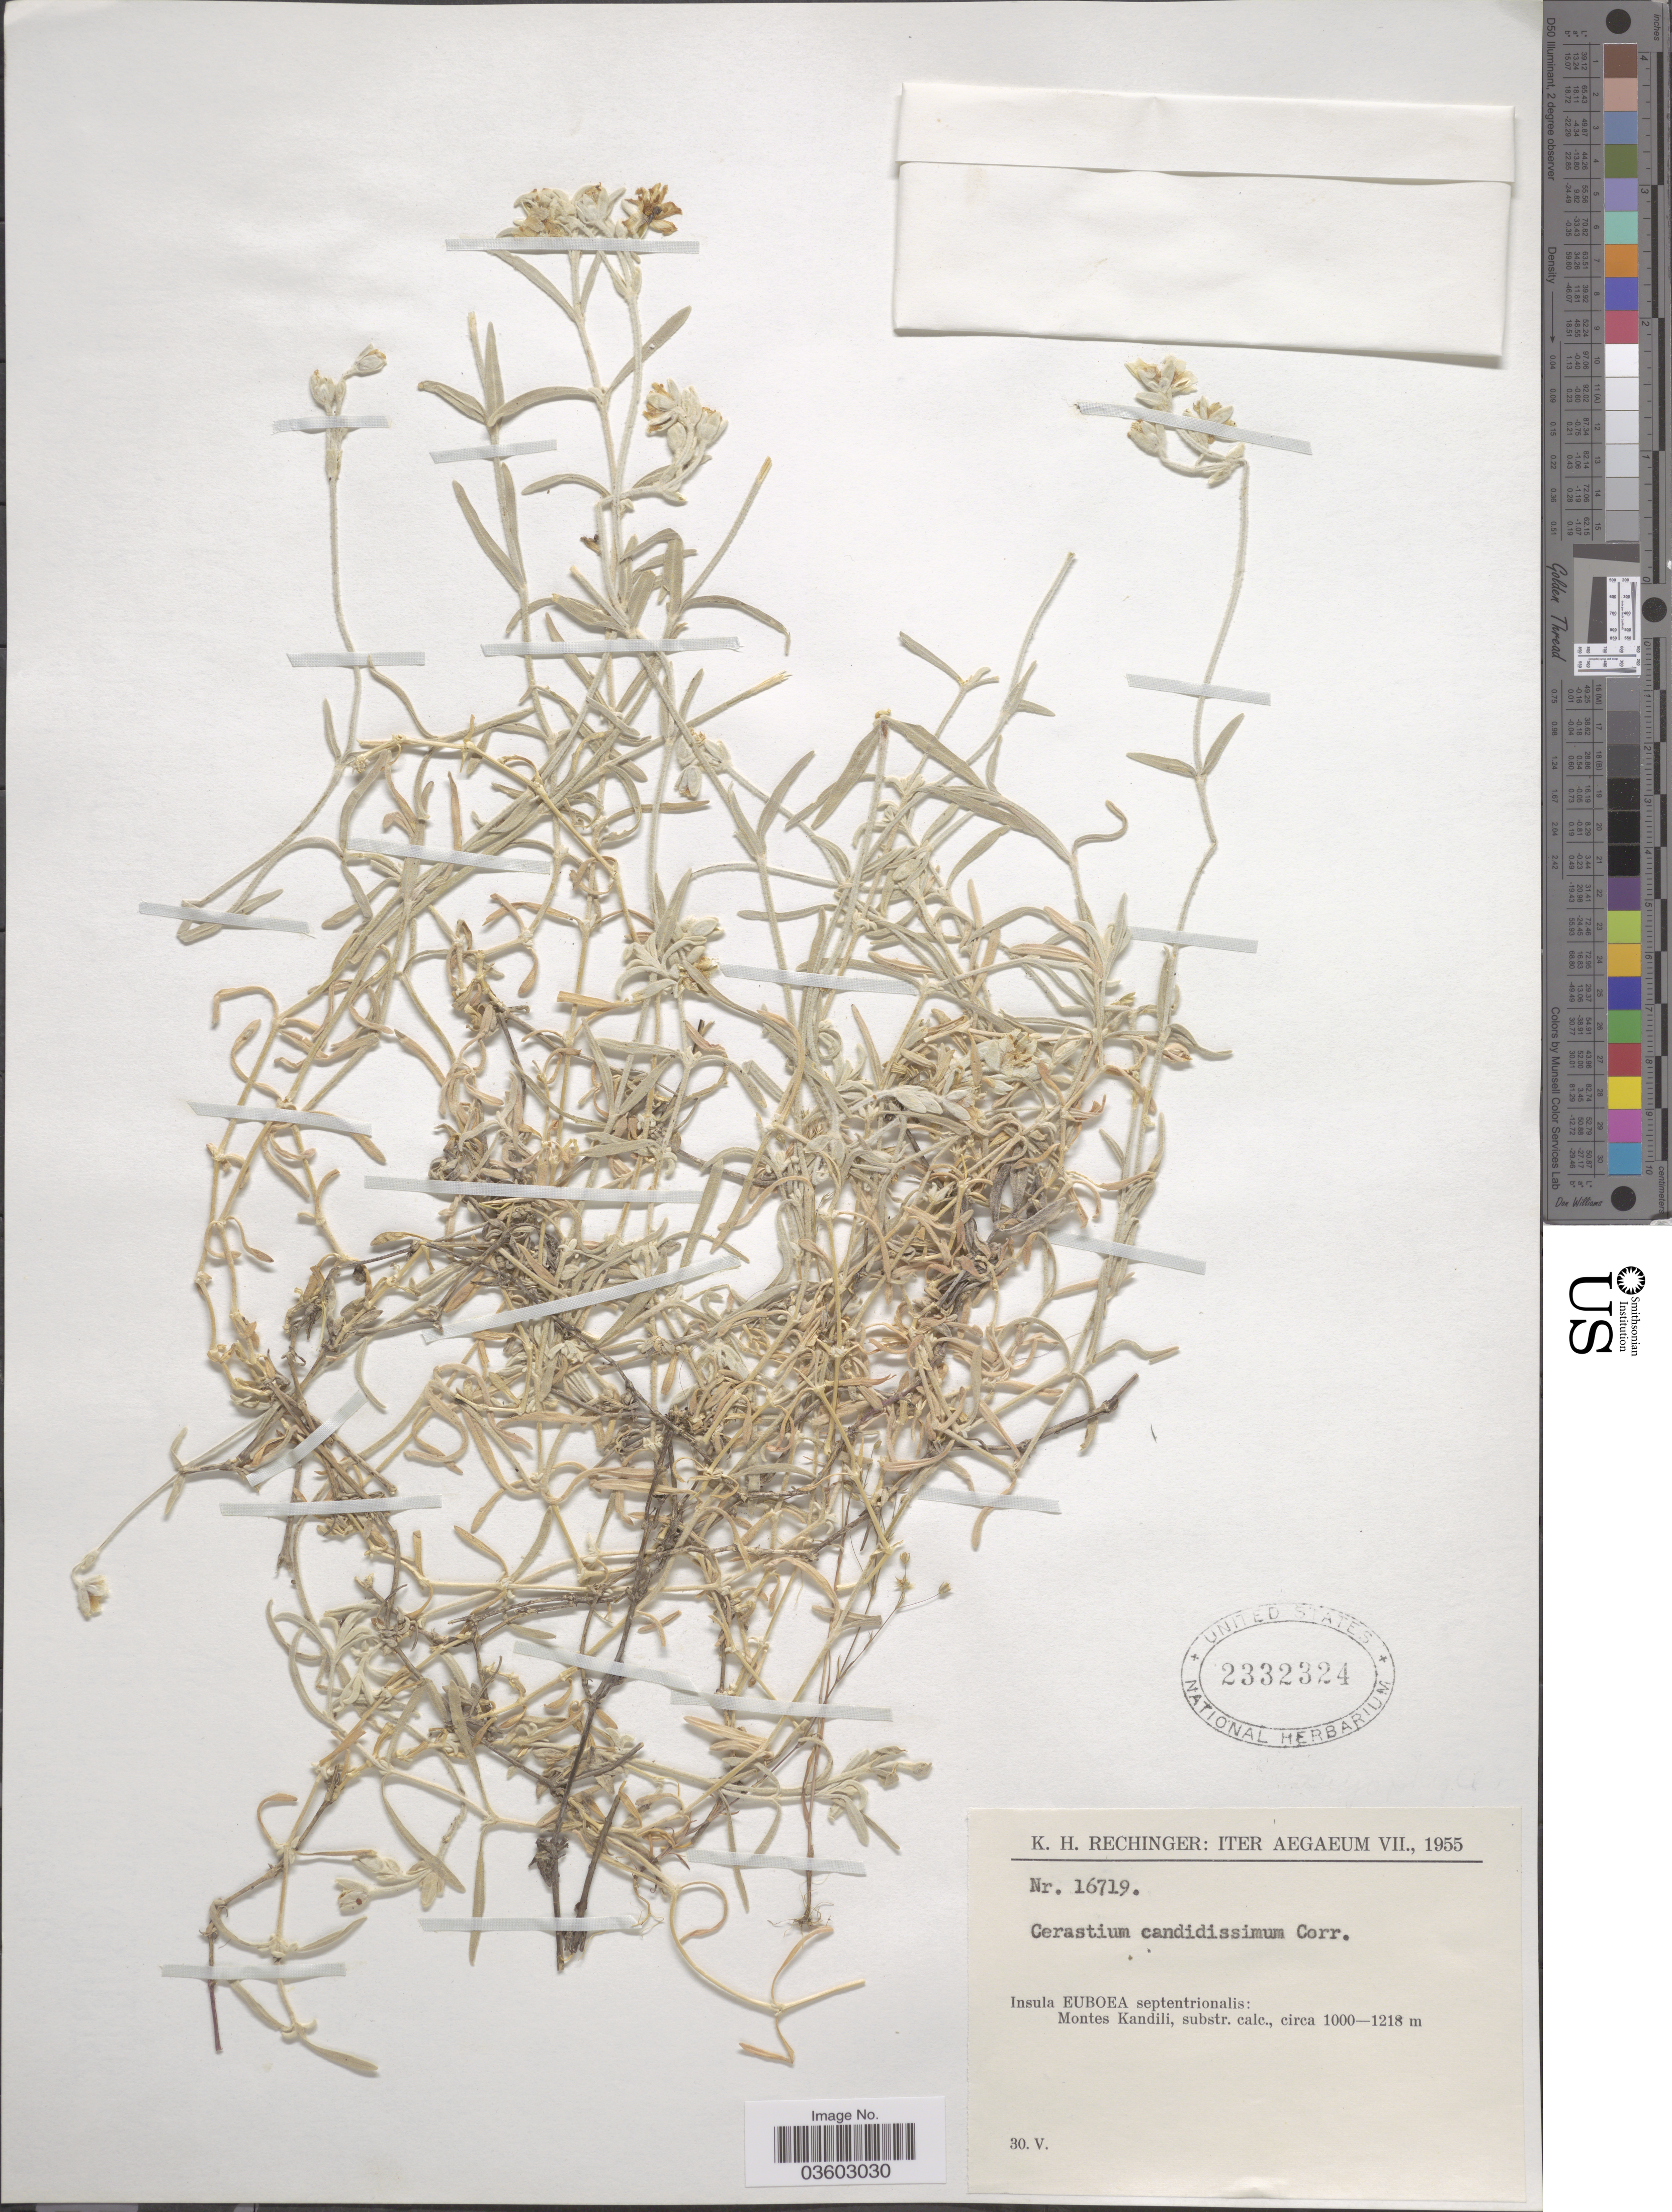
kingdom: Plantae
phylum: Tracheophyta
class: Magnoliopsida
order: Caryophyllales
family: Caryophyllaceae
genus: Cerastium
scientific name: Cerastium candidissimum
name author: Correns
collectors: K. H. Rechinger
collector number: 16719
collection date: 1955-05-30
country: Greece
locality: Aegaeum. Insula Euboea septentrionalis: Montes Kandili, substr. calc.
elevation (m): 1000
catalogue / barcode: US 2332324